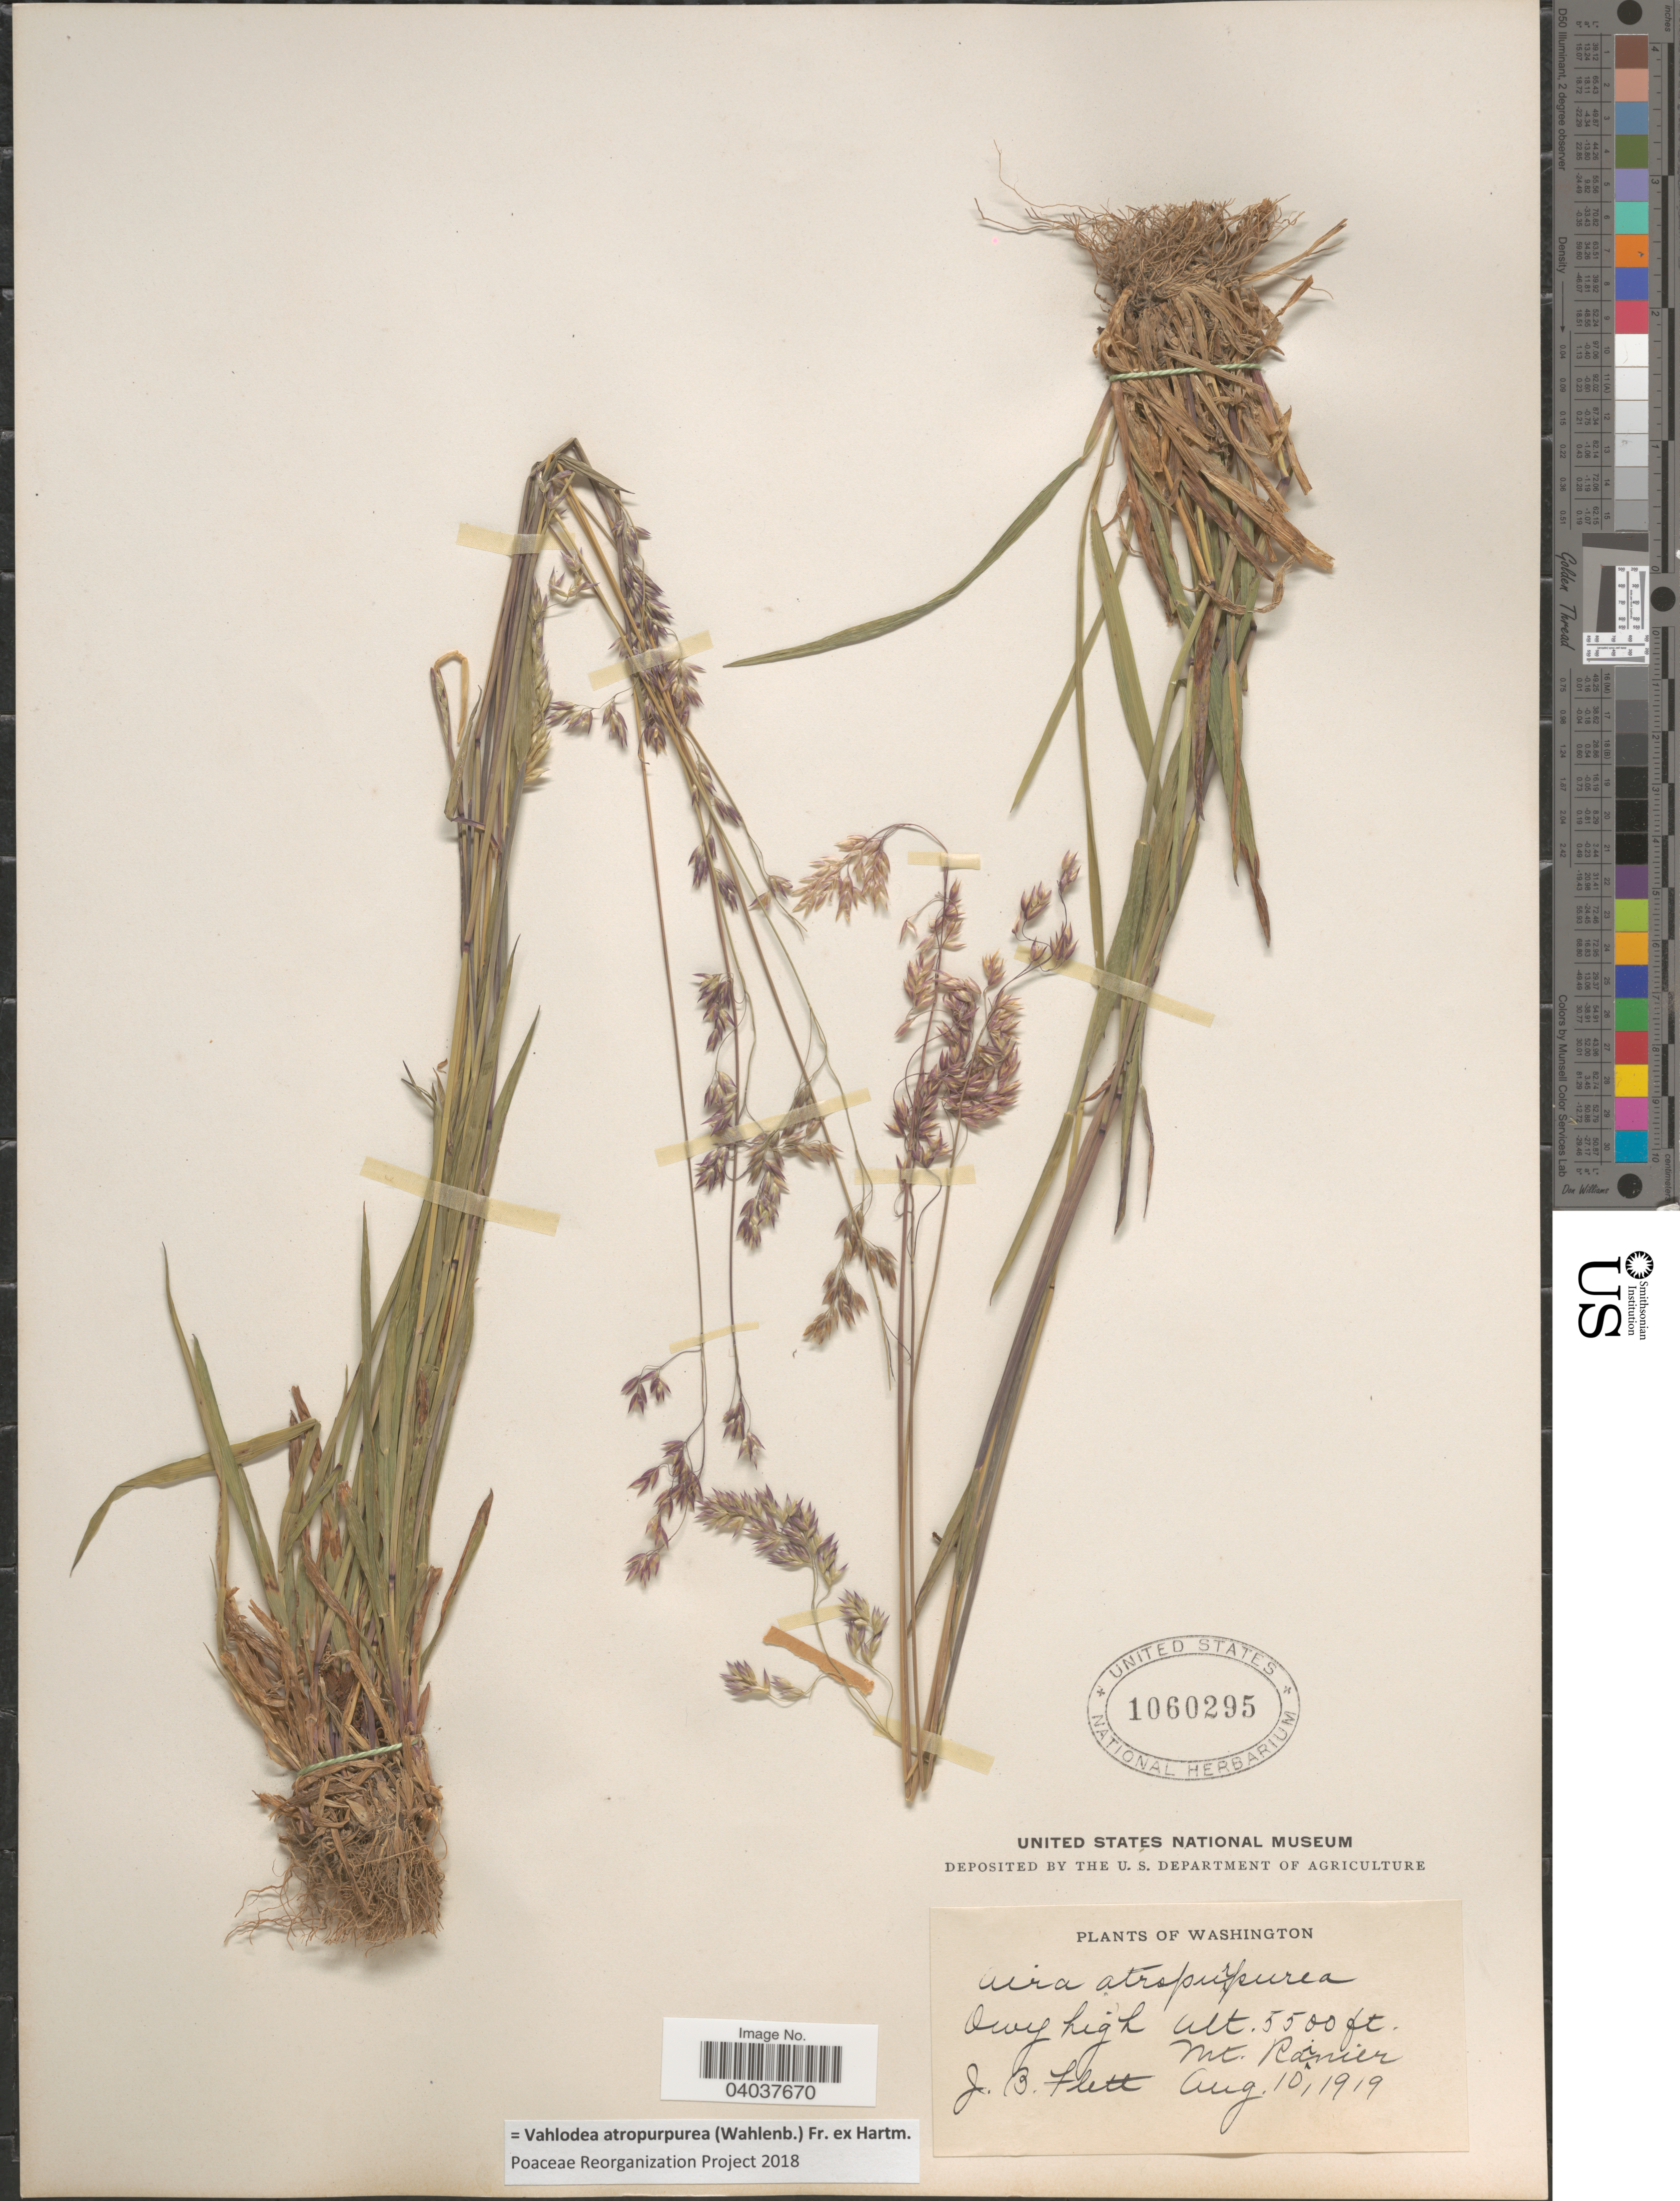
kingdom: Plantae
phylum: Tracheophyta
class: Liliopsida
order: Poales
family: Poaceae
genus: Vahlodea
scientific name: Vahlodea atropurpurea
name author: (Wahlenb.) Fr. ex Hartm.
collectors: J. Flett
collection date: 1919-08-10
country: United States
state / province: Washington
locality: Owyhigh. Mt. Rainier.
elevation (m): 1676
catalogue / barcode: US 1060295